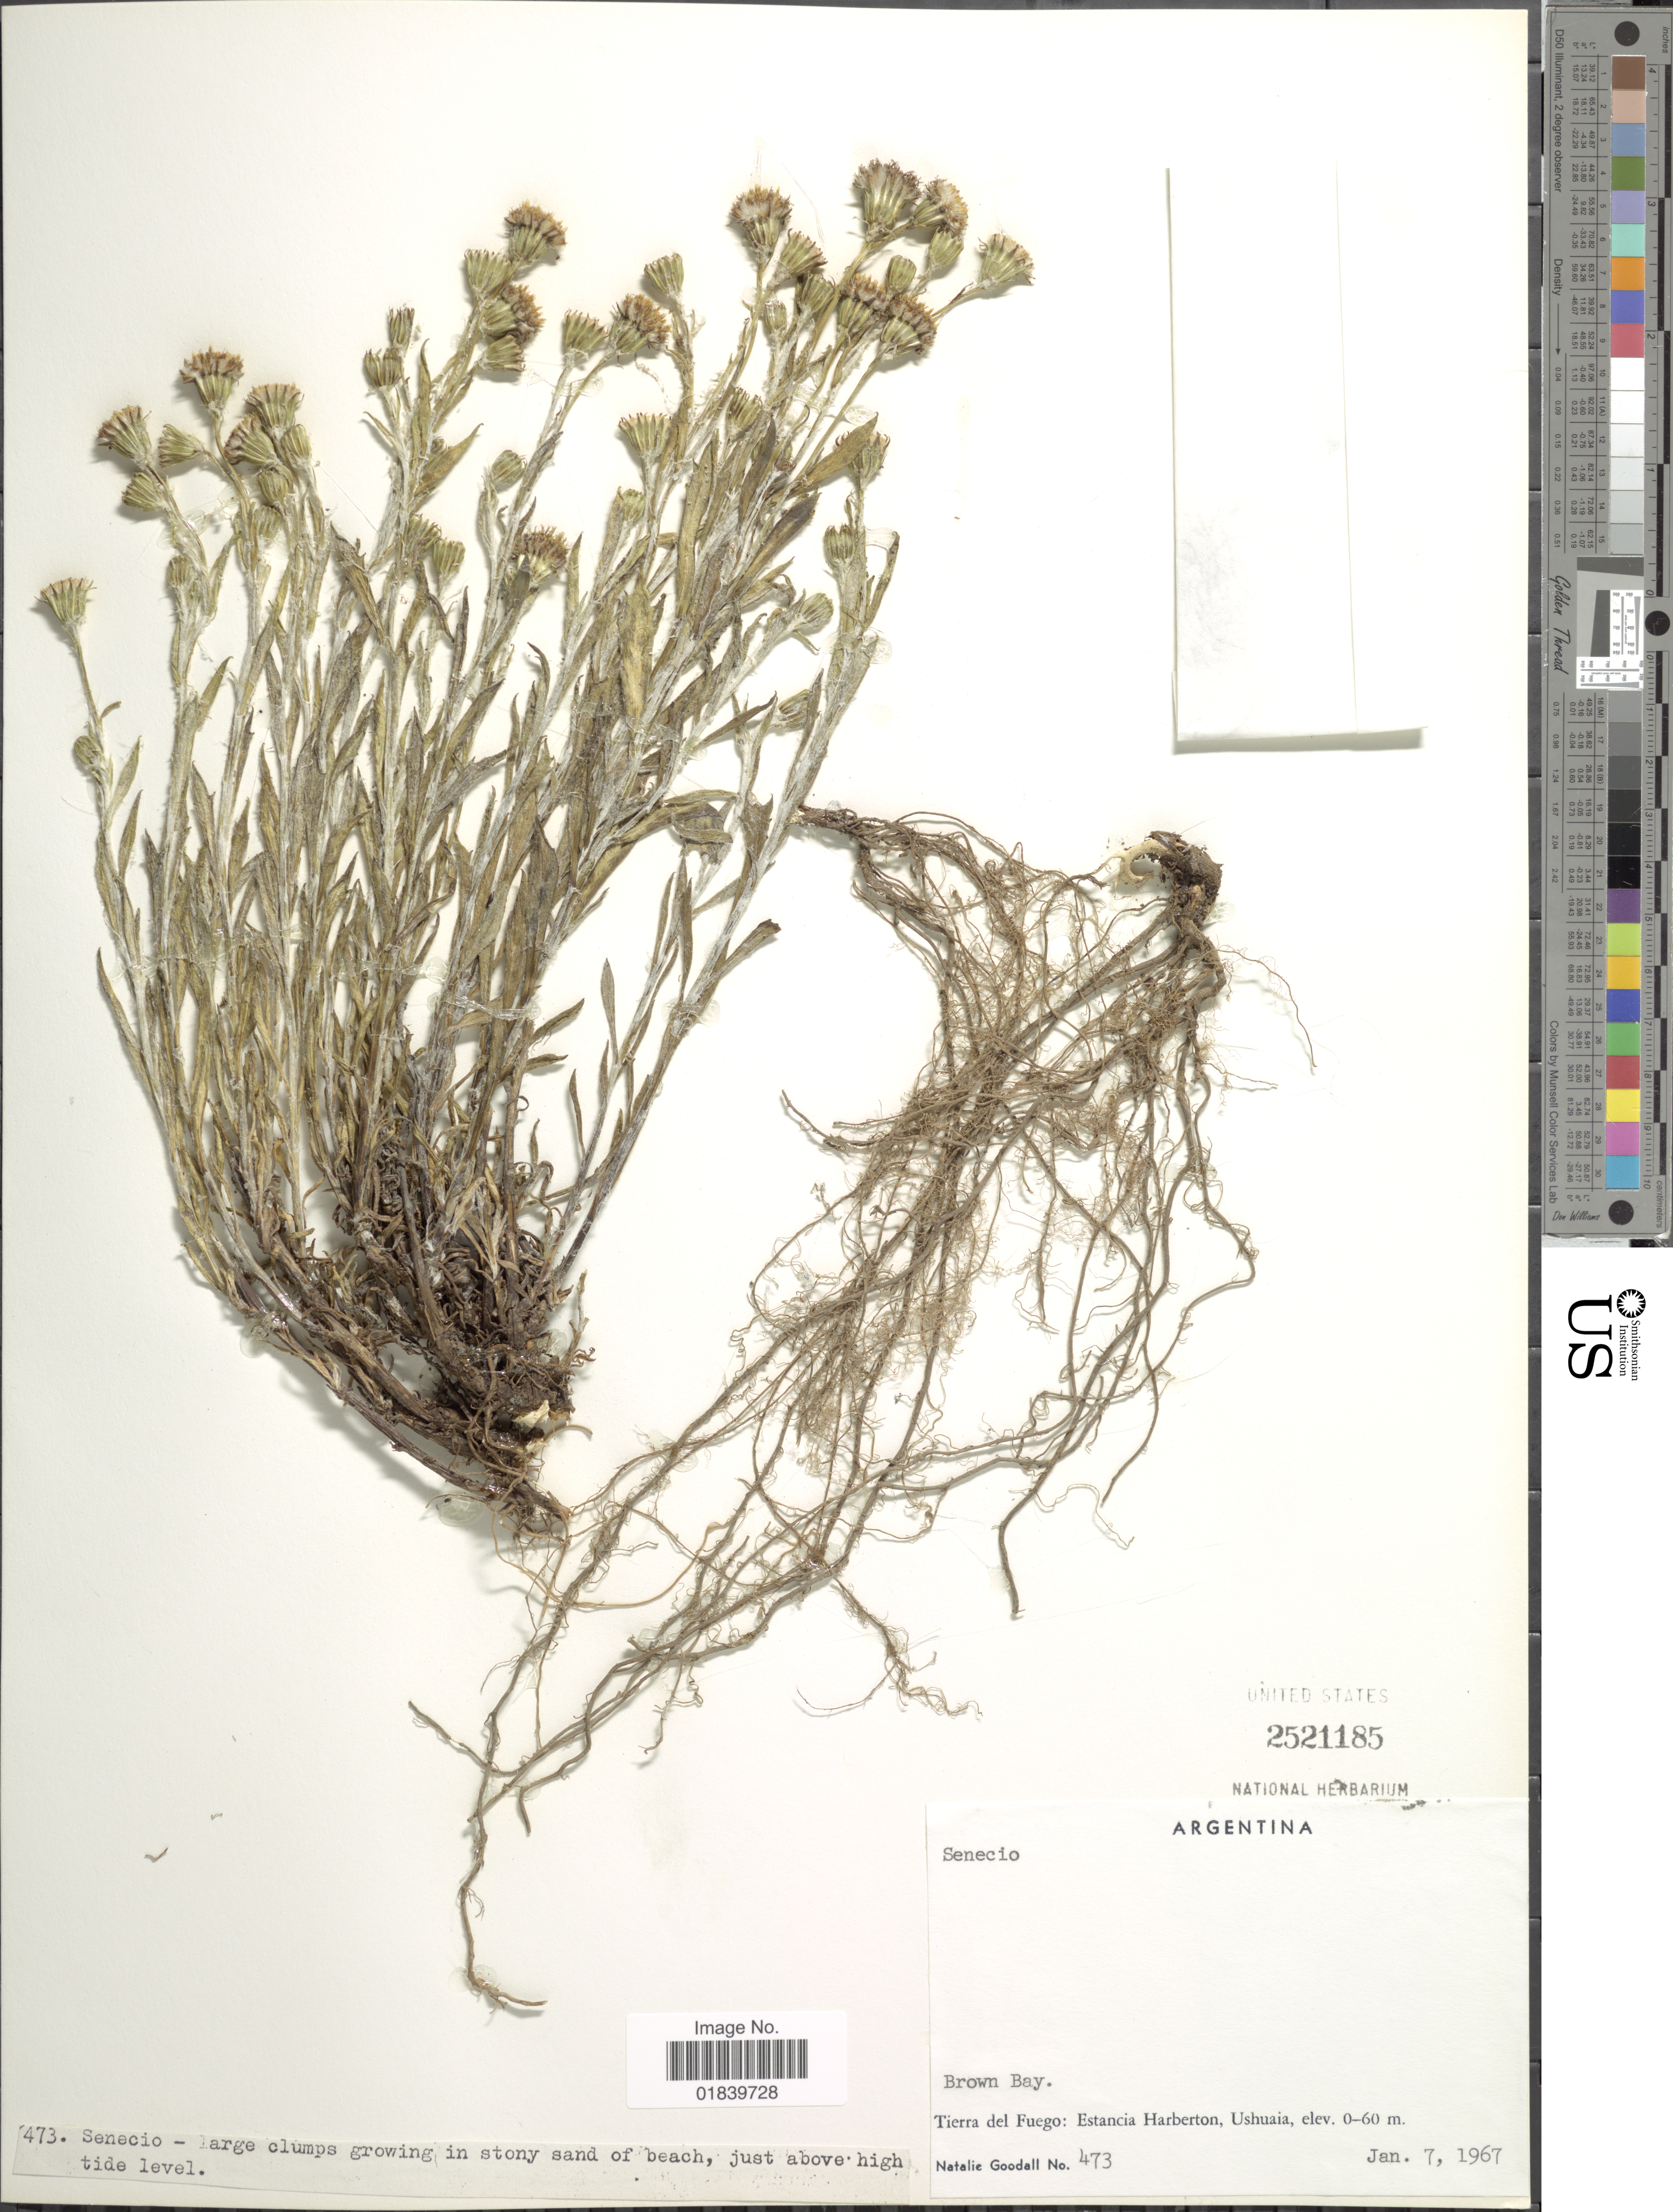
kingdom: Plantae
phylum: Tracheophyta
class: Magnoliopsida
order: Asterales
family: Asteraceae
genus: Senecio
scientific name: Senecio sp.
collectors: N. Goodall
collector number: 473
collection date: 1967-01-07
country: Argentina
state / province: Tierra del Fuego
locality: Brown Bay. Tierra del Fuego: Estancia Harberton, Ushuaia.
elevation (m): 0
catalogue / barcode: US 2521185